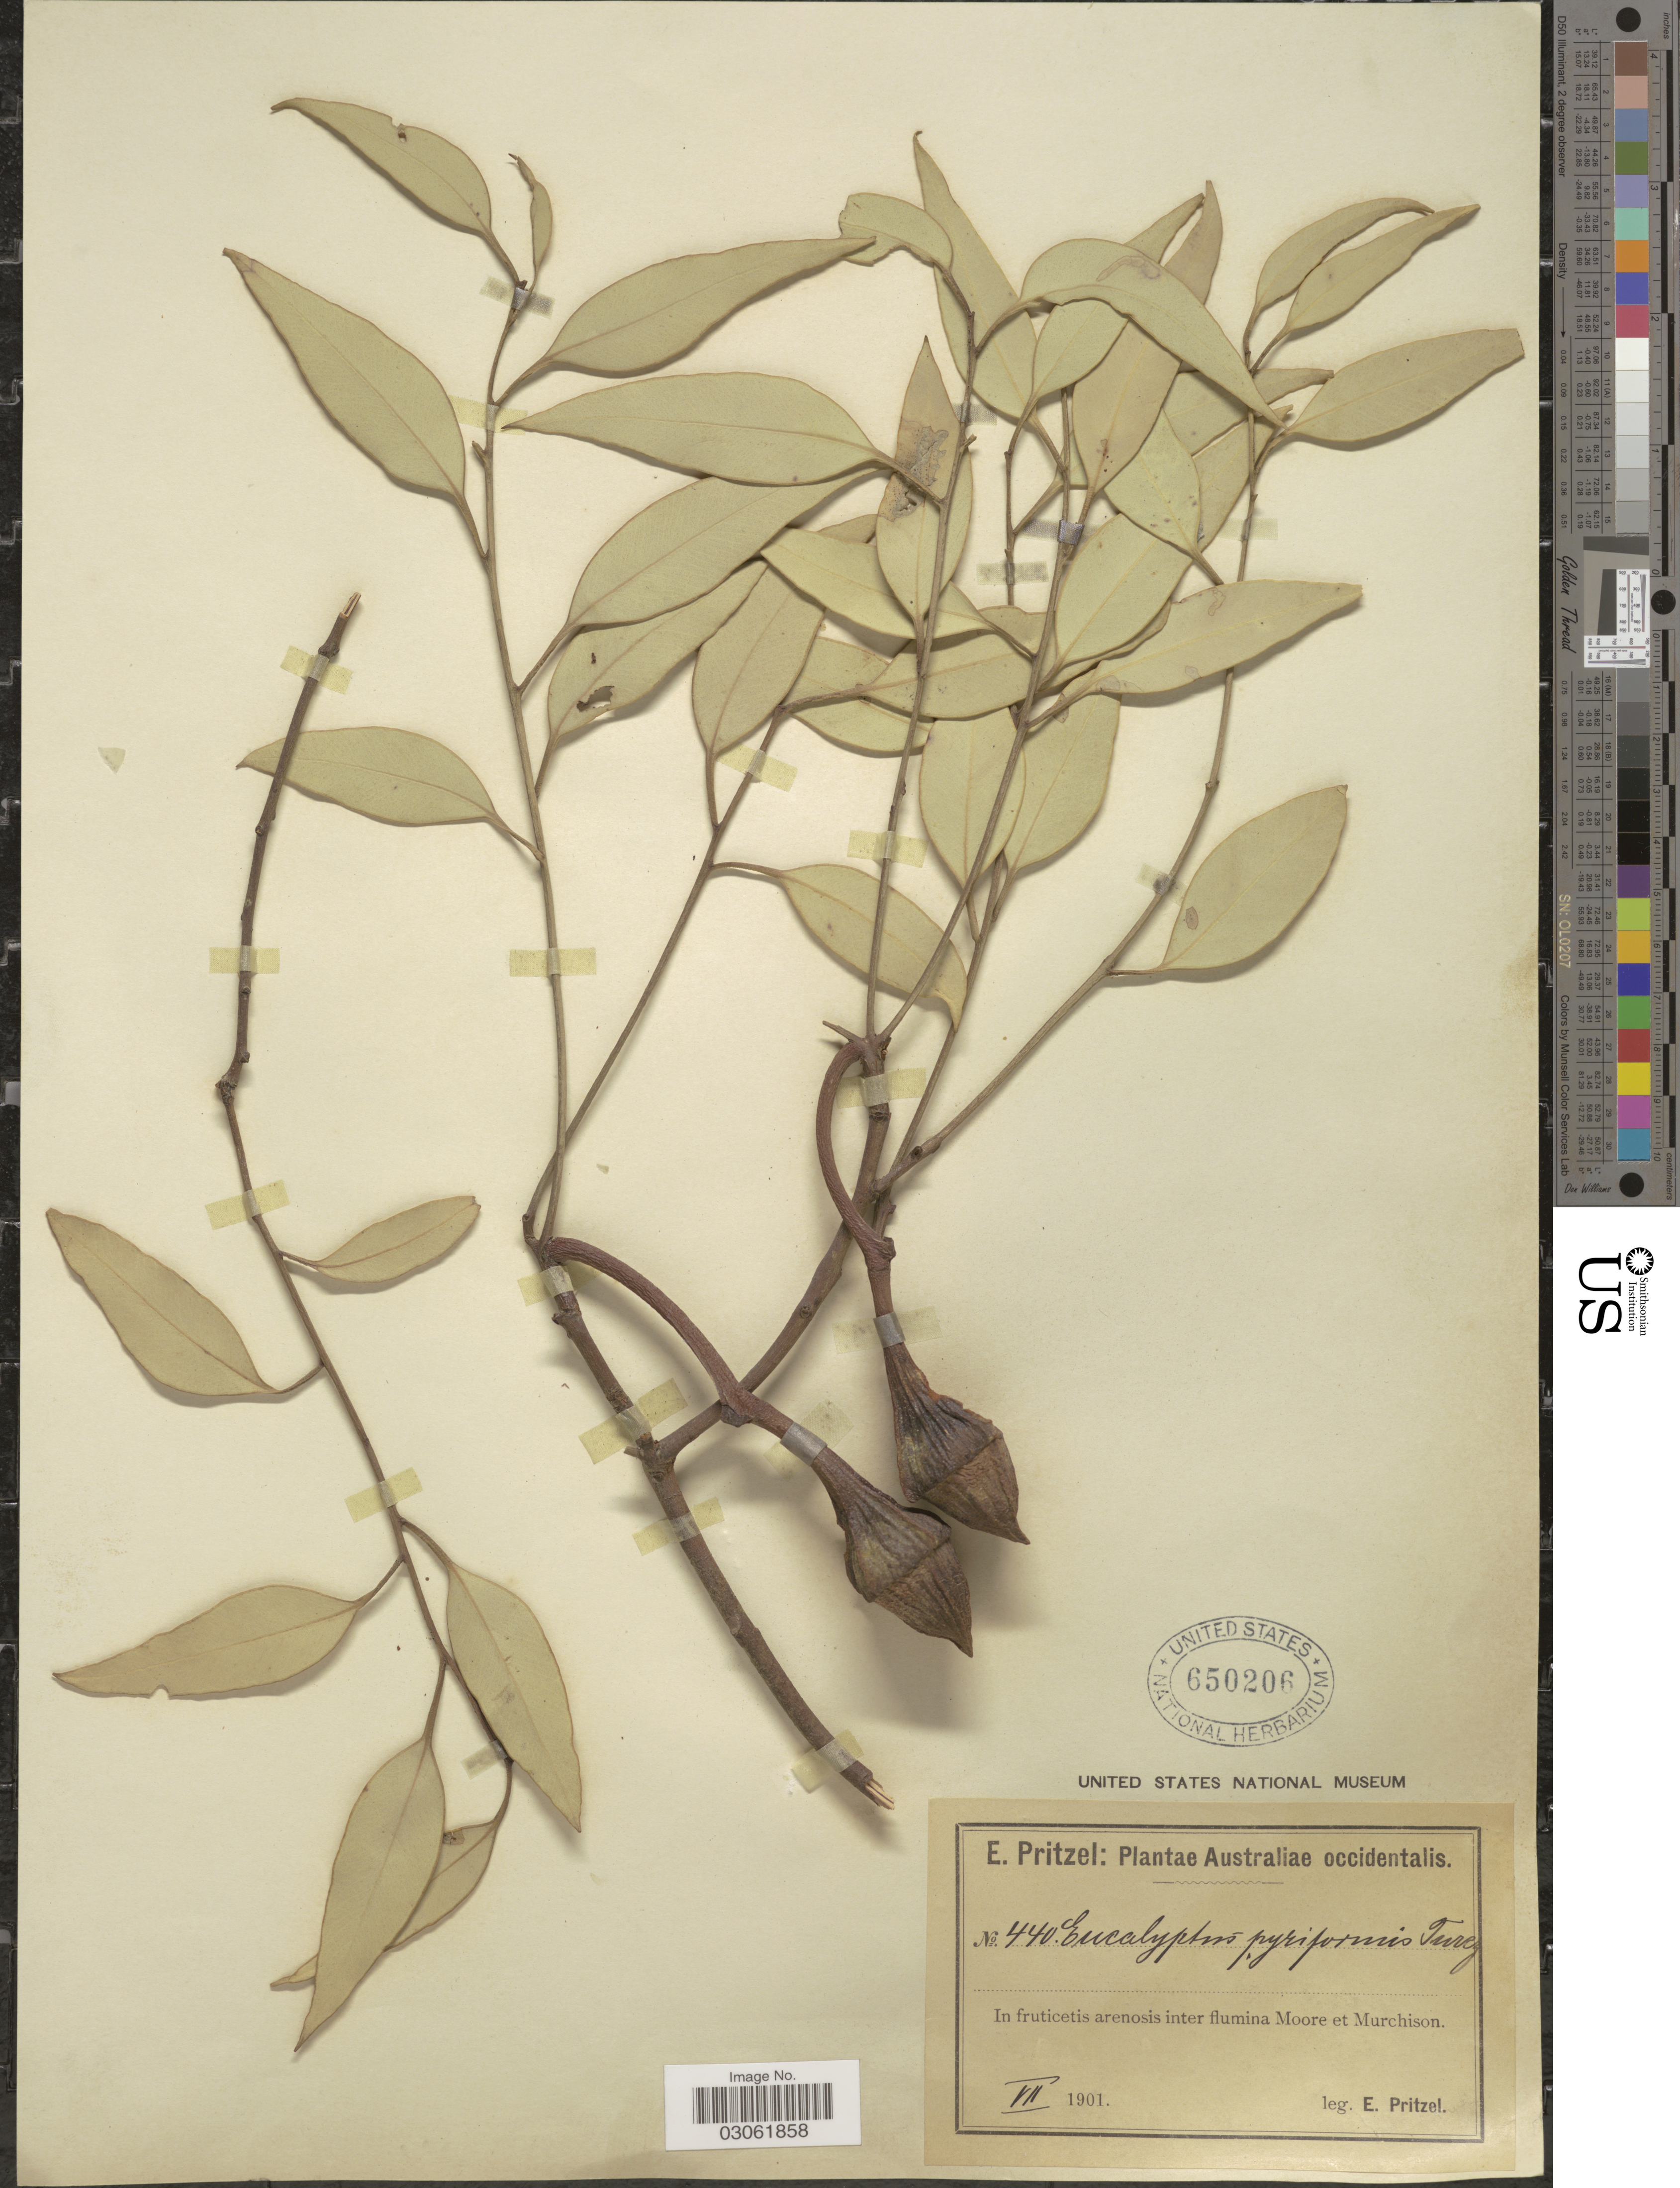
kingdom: Plantae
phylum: Tracheophyta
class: Magnoliopsida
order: Myrtales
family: Myrtaceae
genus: Eucalyptus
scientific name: Eucalyptus pyriformis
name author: Turcz.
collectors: E. G. Pritzel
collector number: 440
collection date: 1901-07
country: Australia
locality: Australiae occidentalis. In fruticetis arenosis inter flumina Moore et Murchison.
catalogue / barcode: US 650206